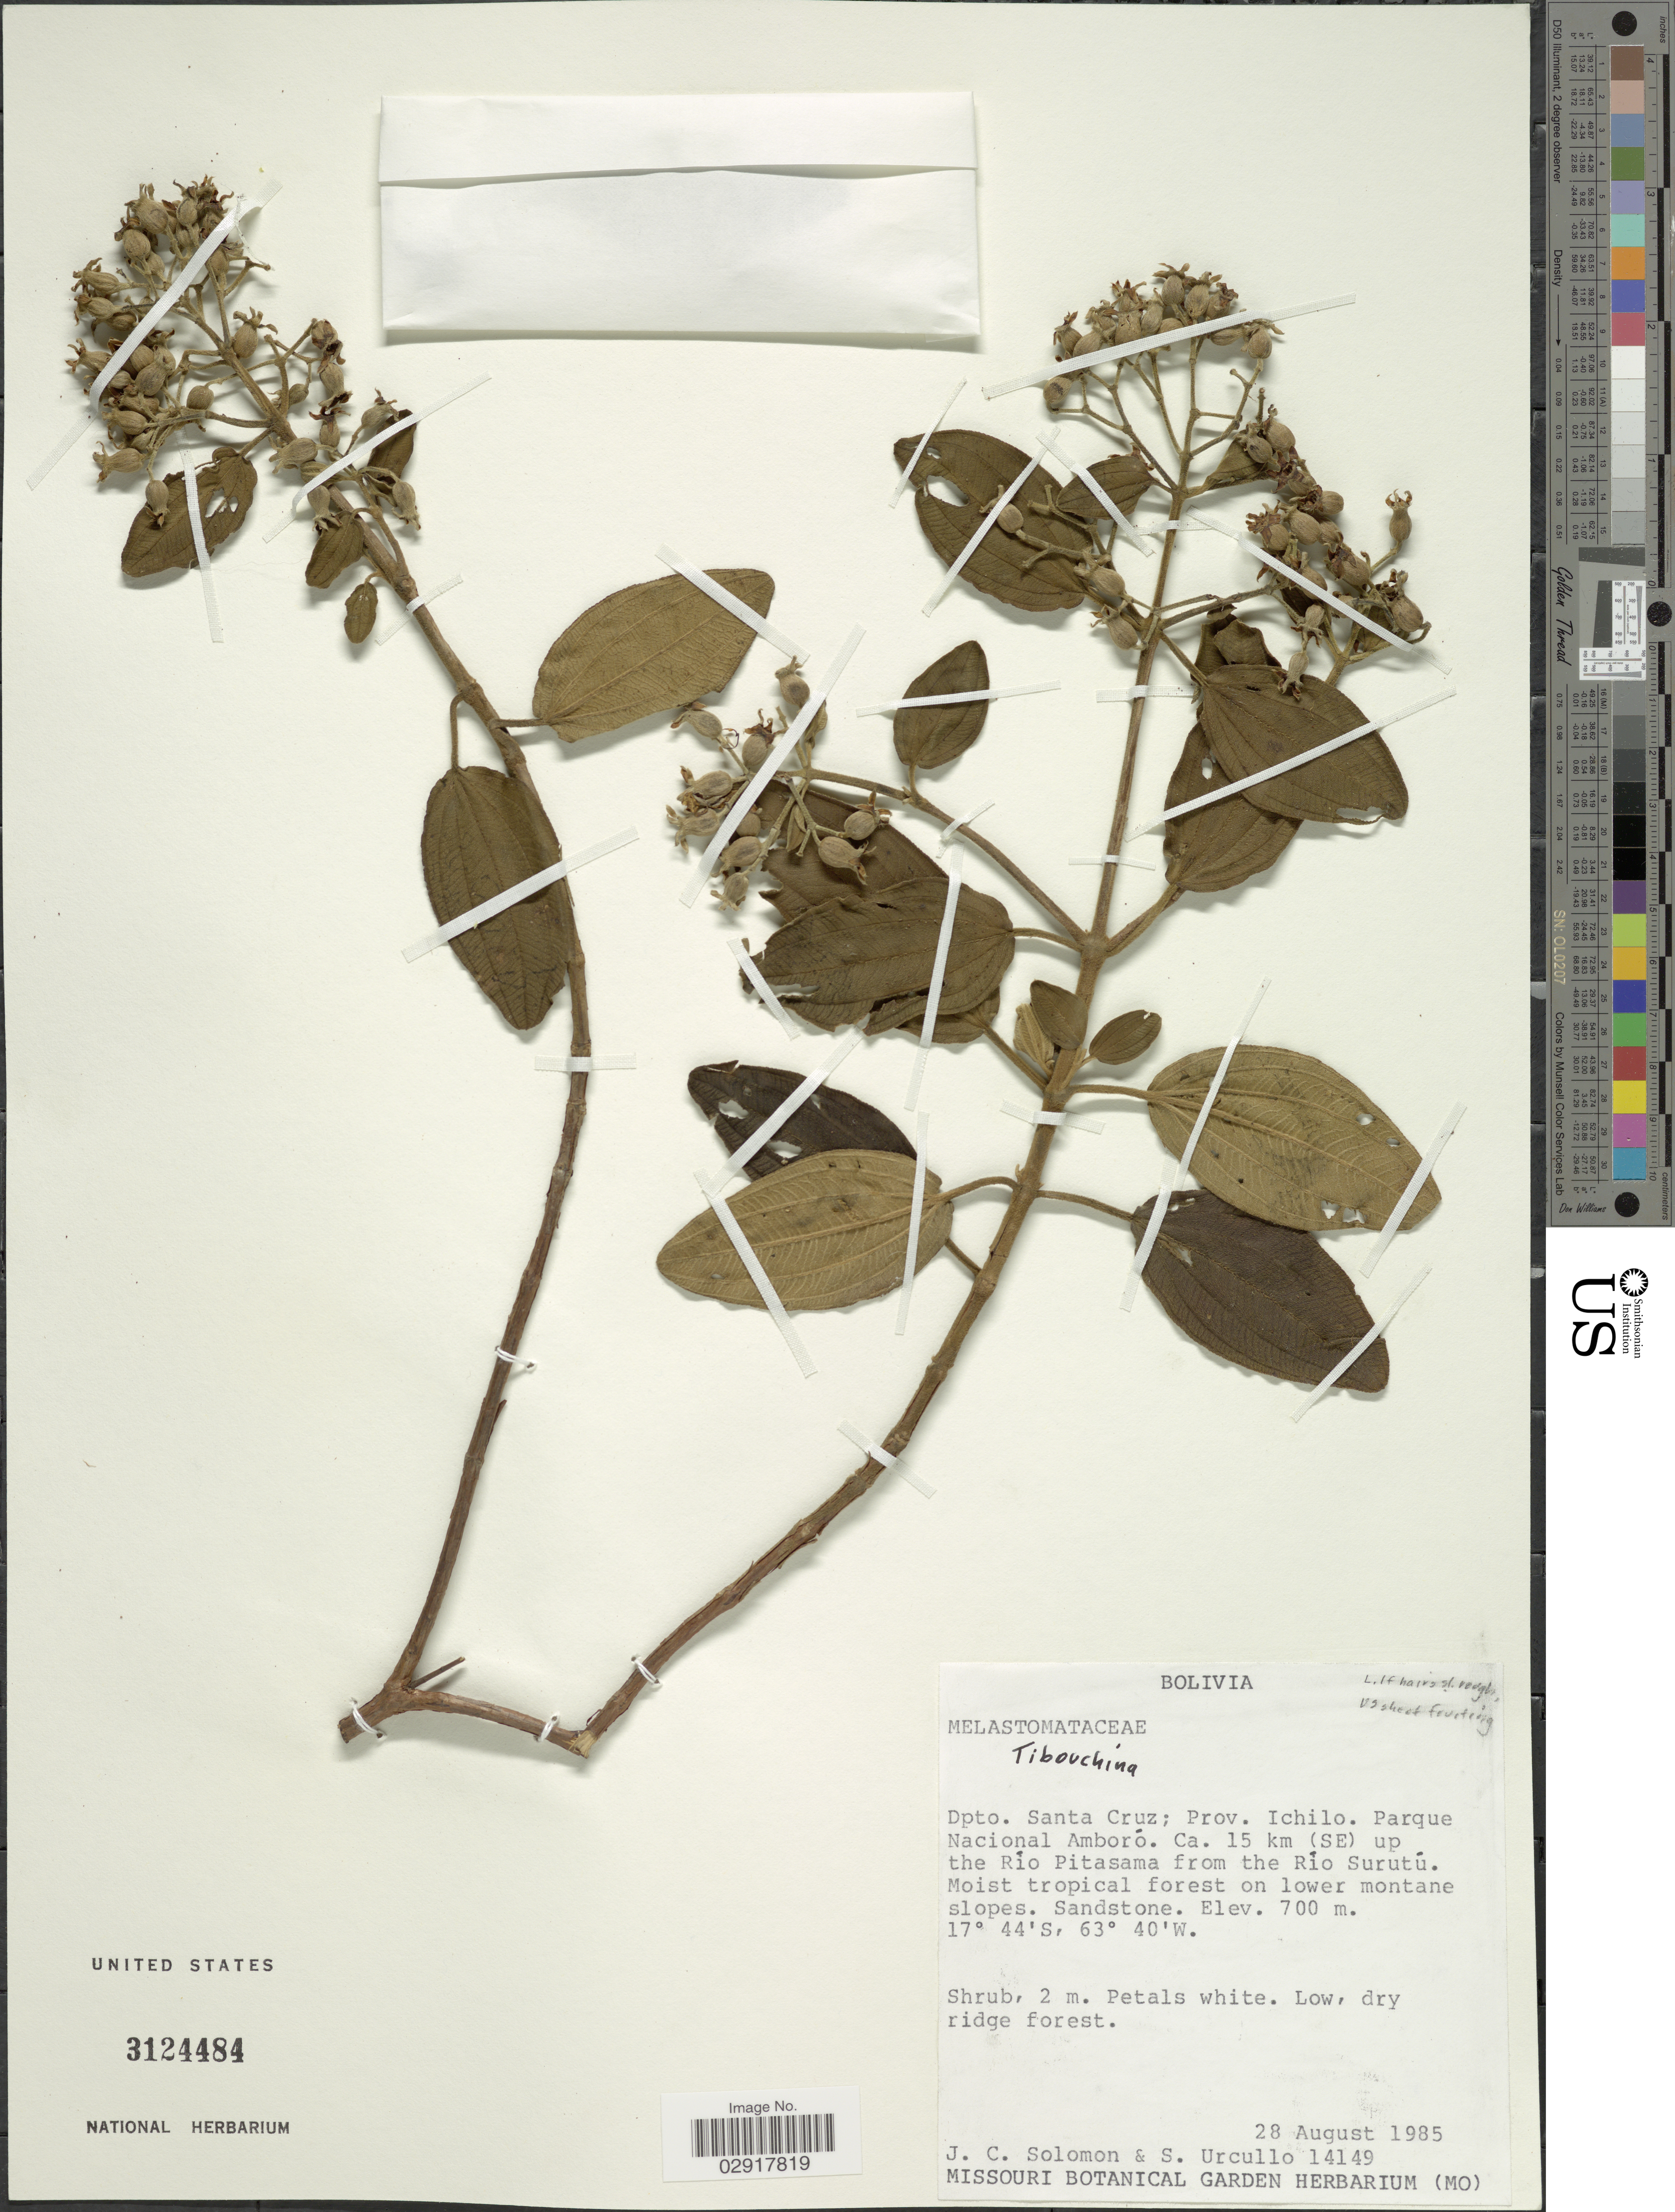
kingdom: Plantae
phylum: Tracheophyta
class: Magnoliopsida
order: Myrtales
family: Melastomataceae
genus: Chaetogastra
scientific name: Chaetogastra brittoniana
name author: (Cogn.) P.J.F. Guim. & Michelang.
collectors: J. C. Solomon & S. Urcullo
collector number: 14149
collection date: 1985-08-28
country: Bolivia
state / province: Santa Cruz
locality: Dpto. Santa Cruz; Prov. Ichilo. Parque Nacional Amboró. Ca. 15 km (SE) up the Río Pitasama from the Río Surutú.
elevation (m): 700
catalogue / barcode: US 3124484